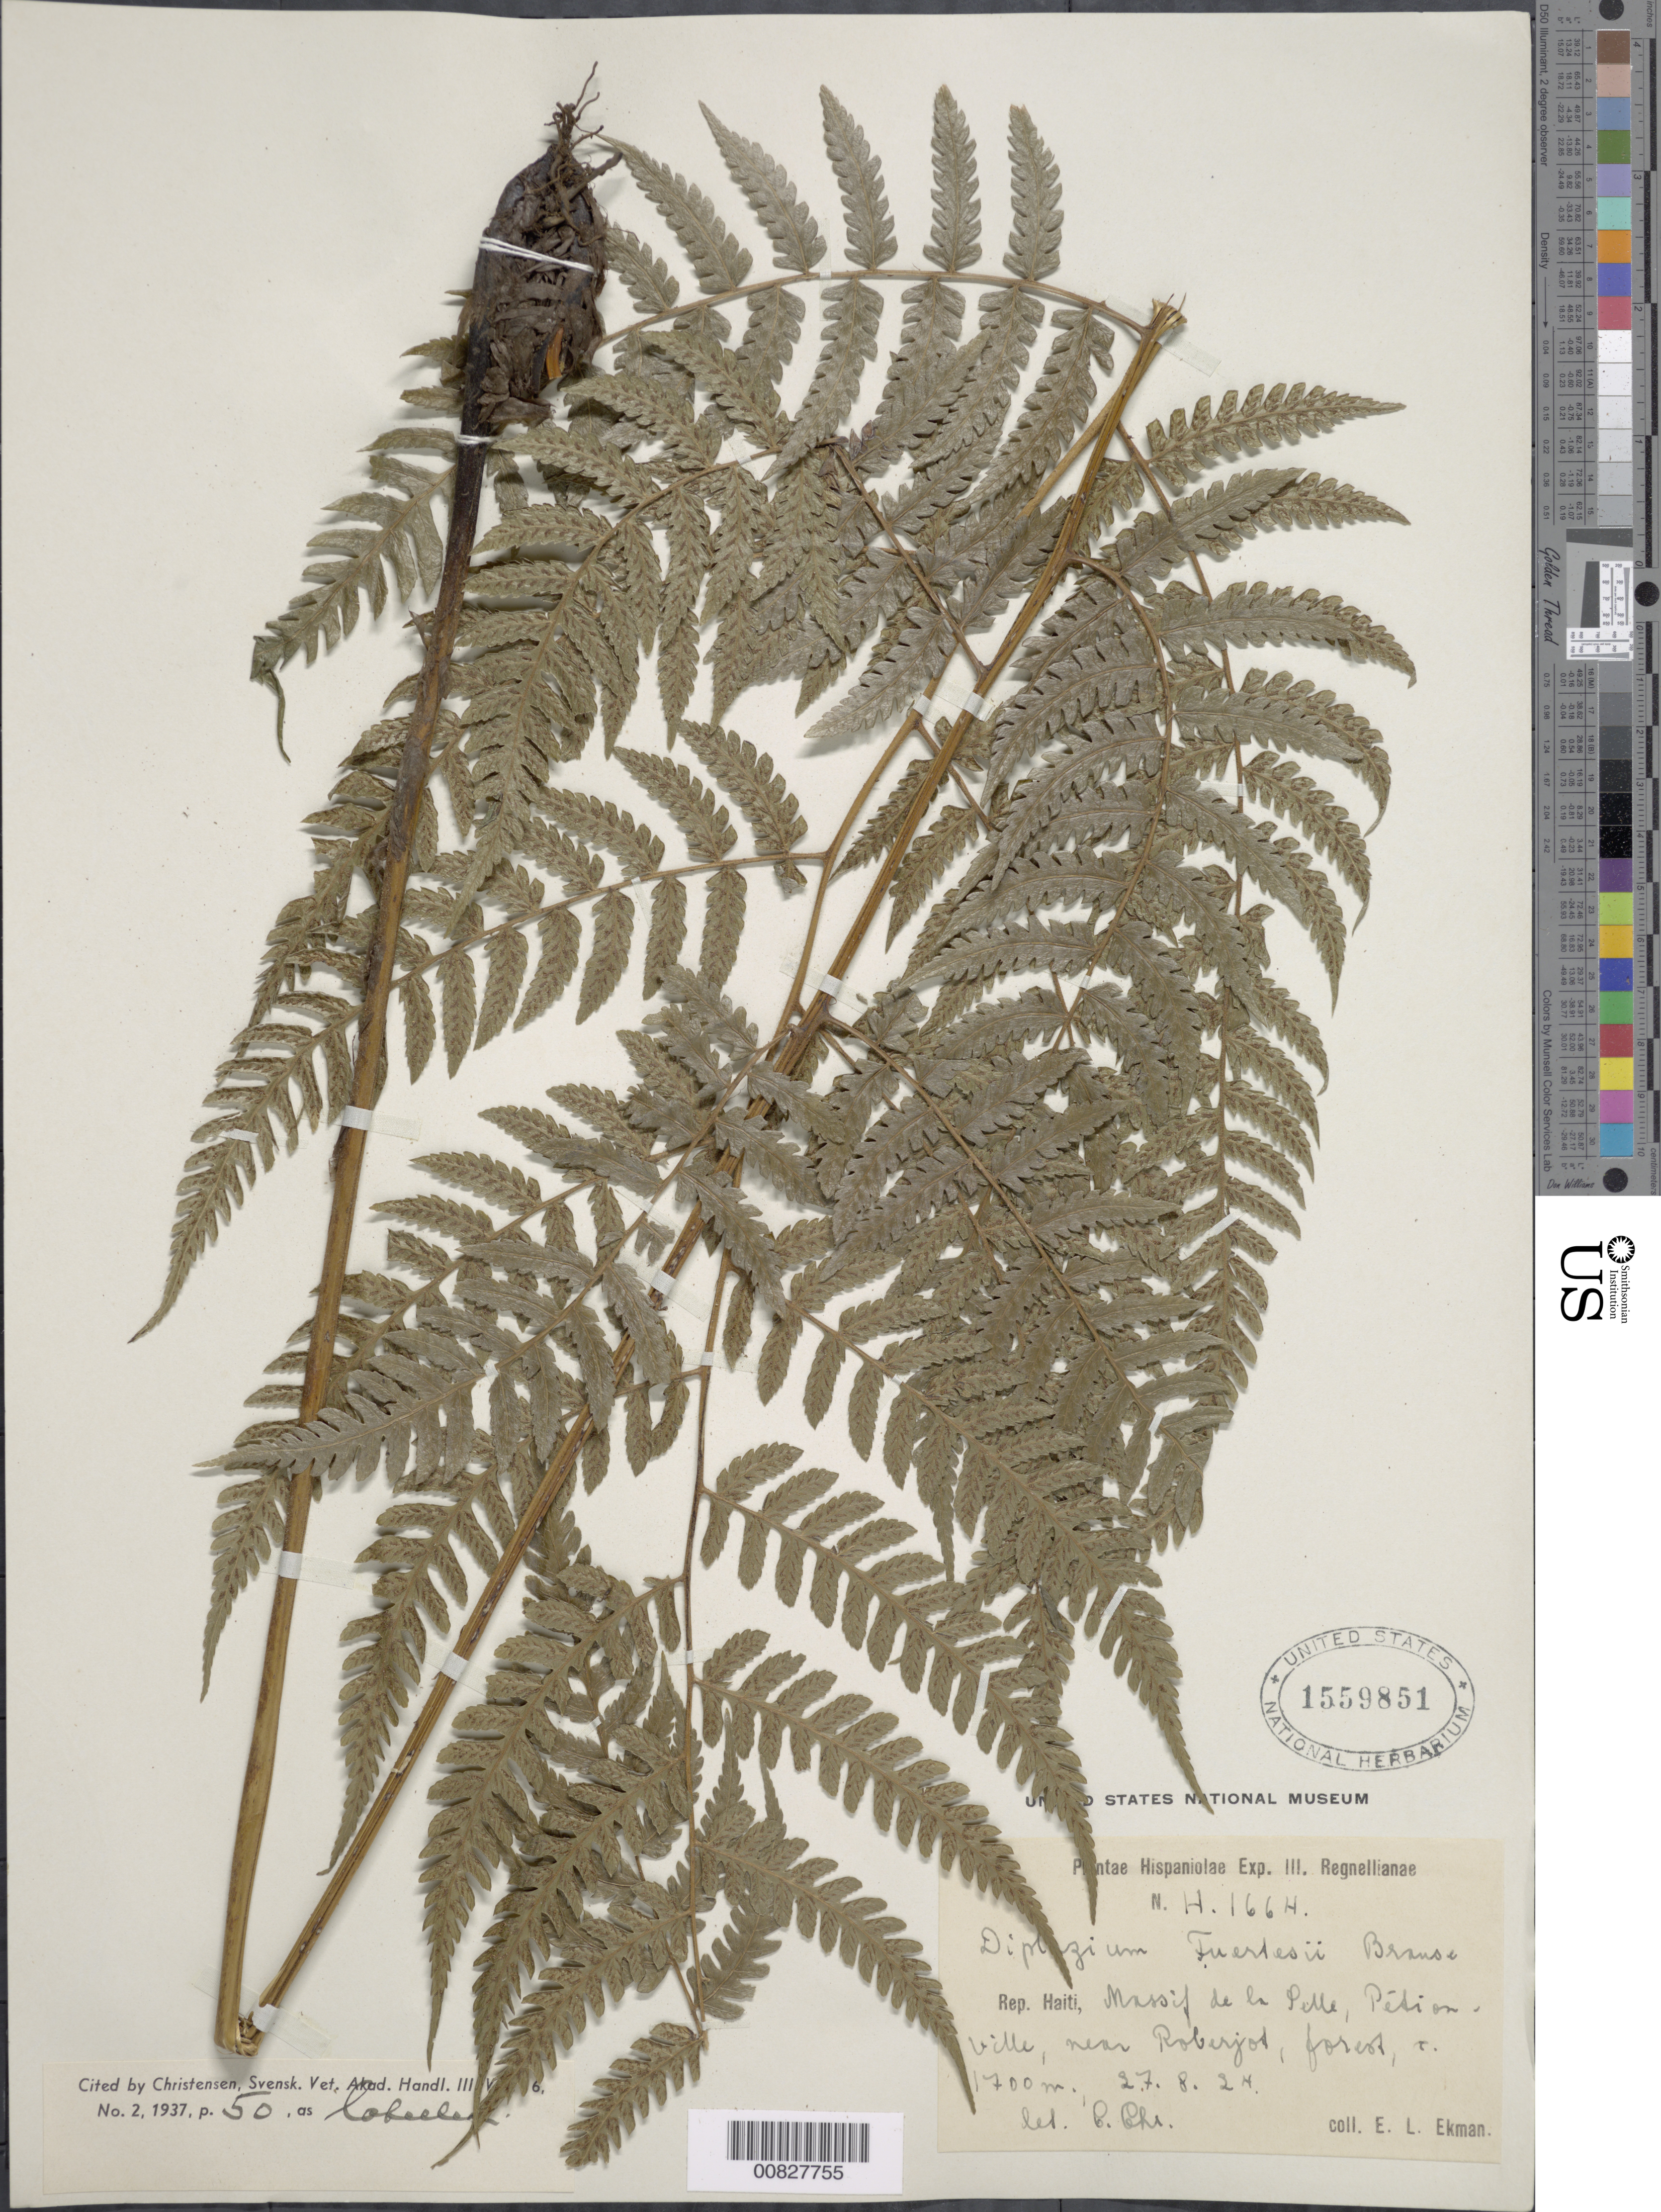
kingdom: Plantae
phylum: Tracheophyta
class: Polypodiopsida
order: Polypodiales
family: Athyriaceae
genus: Diplazium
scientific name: Diplazium fuertesii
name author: Brause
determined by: Christensen, C. F. A.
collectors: E. L. Ekman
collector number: H 1664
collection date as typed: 27 Aug 1924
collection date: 1924-08-27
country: Haiti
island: Hispaniola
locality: Massif de la Selle, Pétionville, near Roberjot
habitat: Forest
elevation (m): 1700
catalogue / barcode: US 1559851